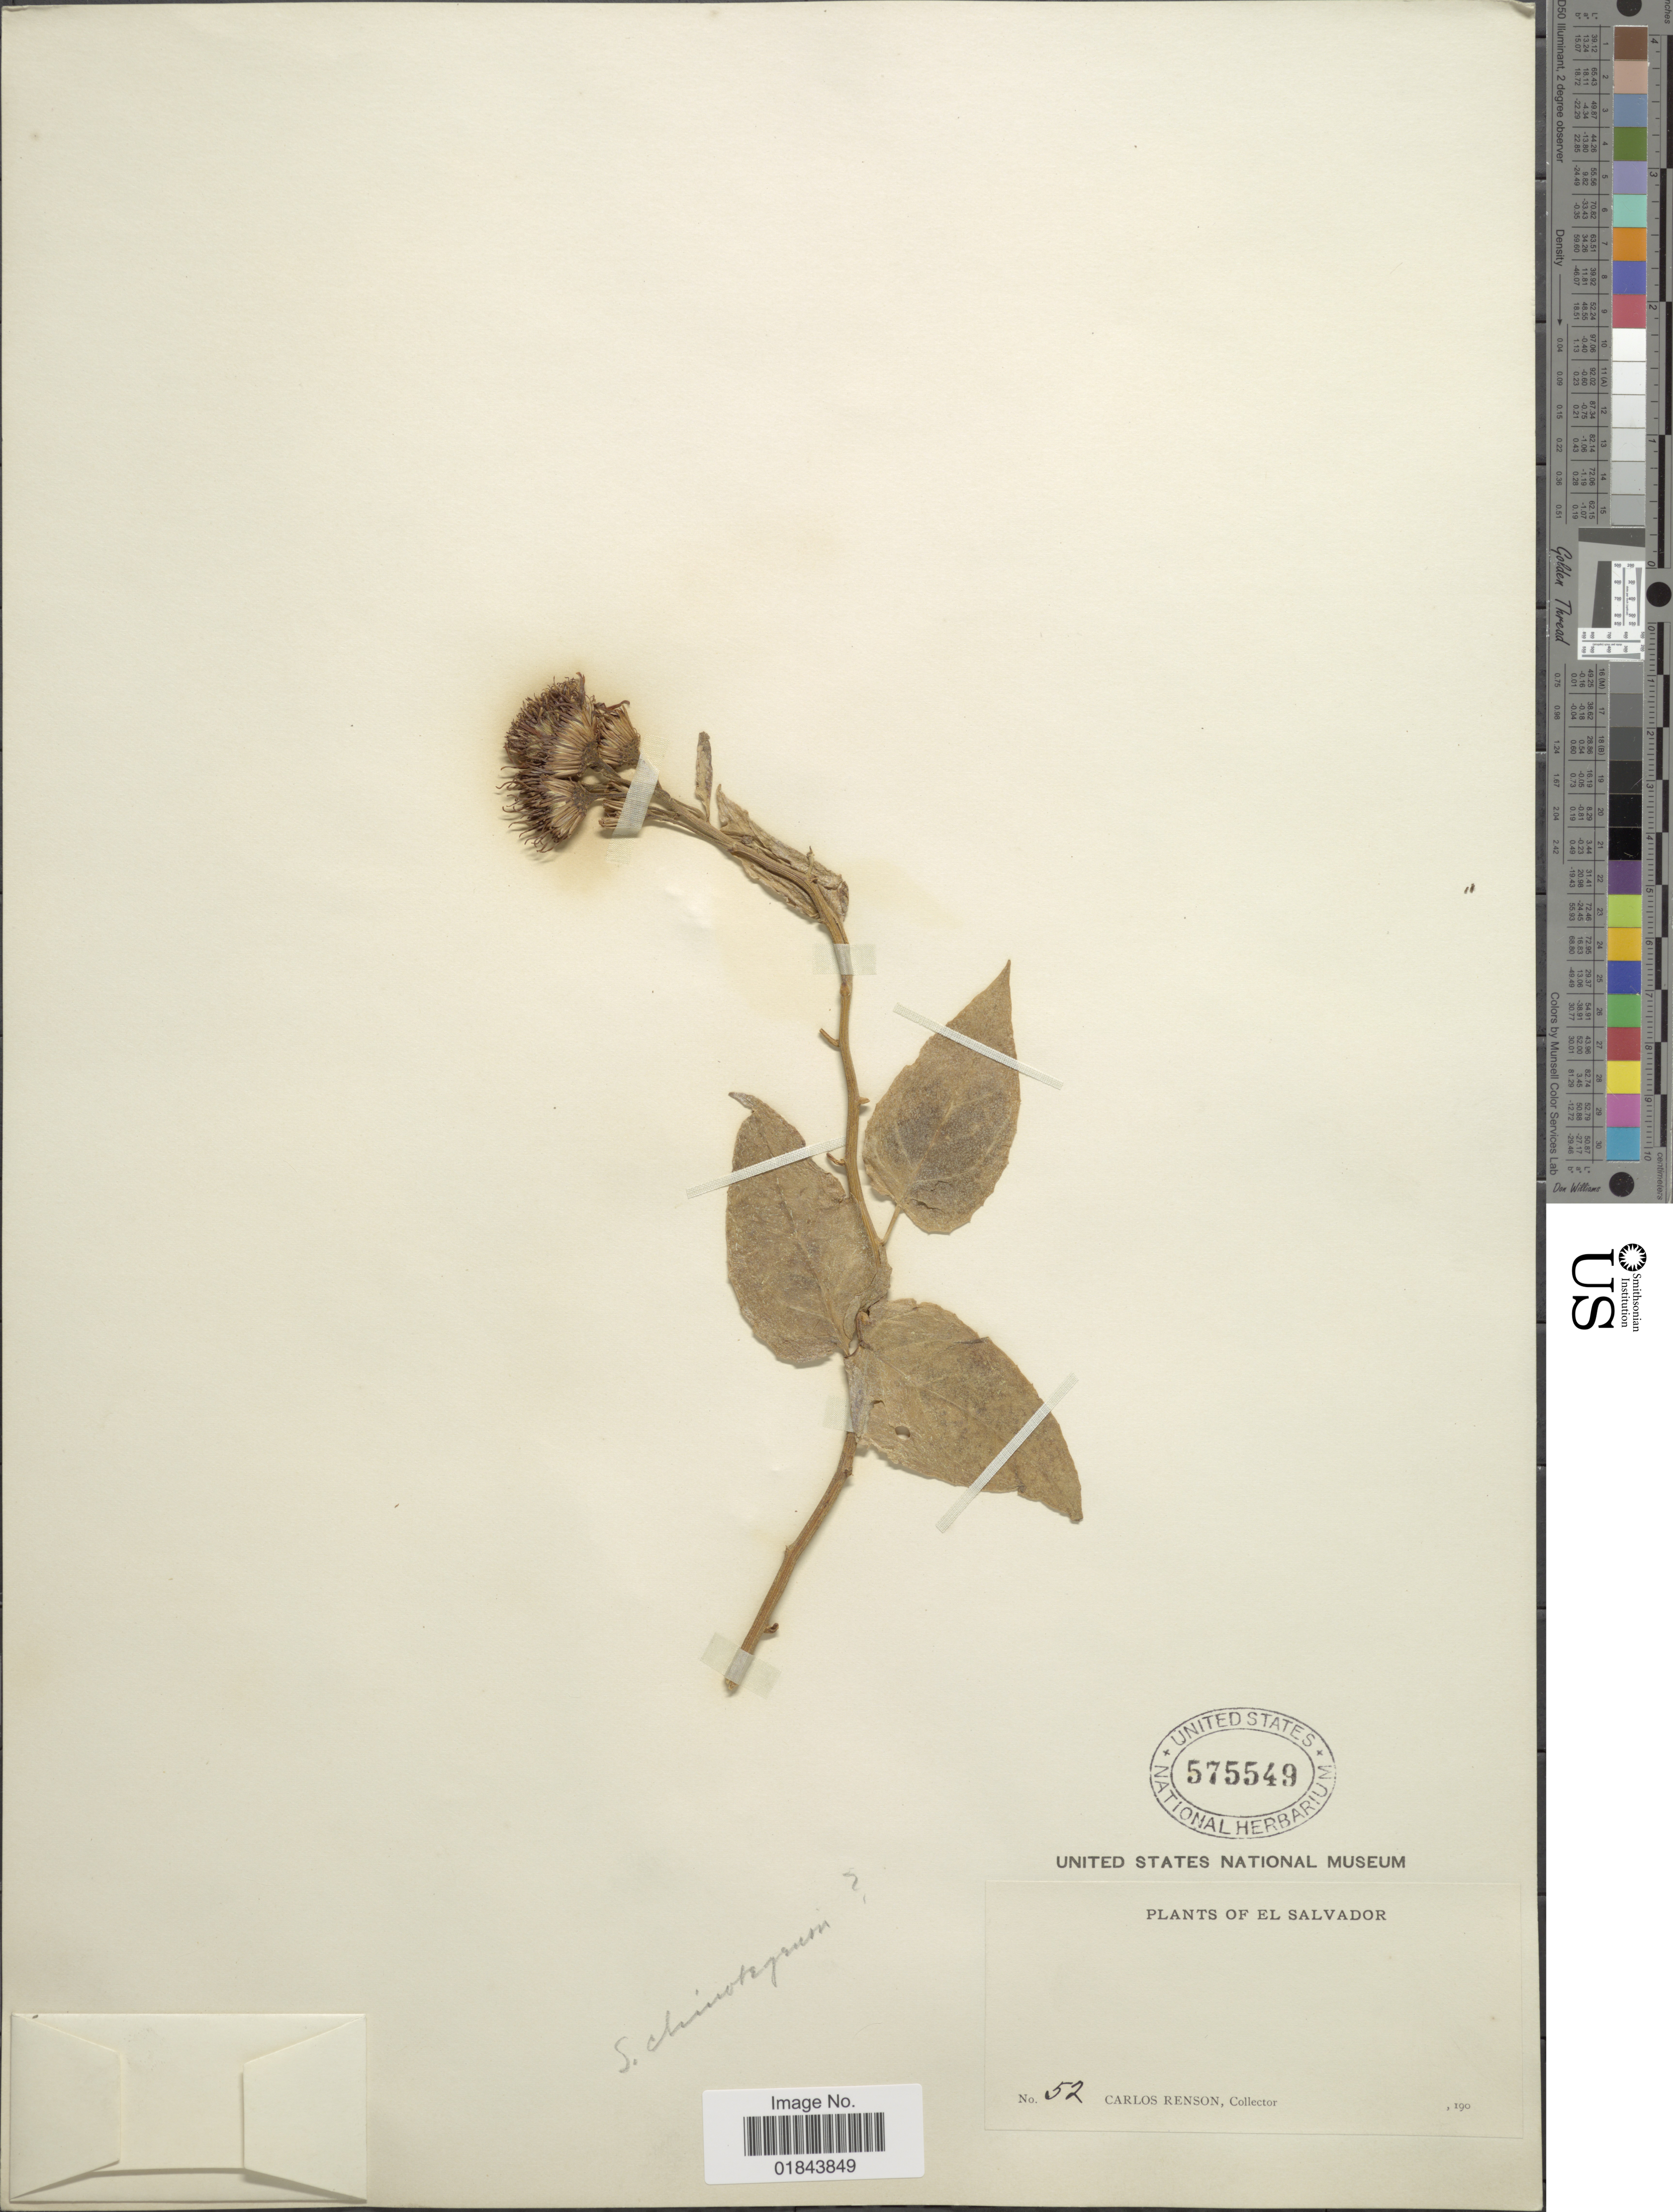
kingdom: Plantae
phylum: Tracheophyta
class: Magnoliopsida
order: Asterales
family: Asteraceae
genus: Pseudogynoxys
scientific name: Pseudogynoxys haenkei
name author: (DC.) Cabrera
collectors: C. Renson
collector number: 52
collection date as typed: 190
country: El Salvador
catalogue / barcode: US 575549